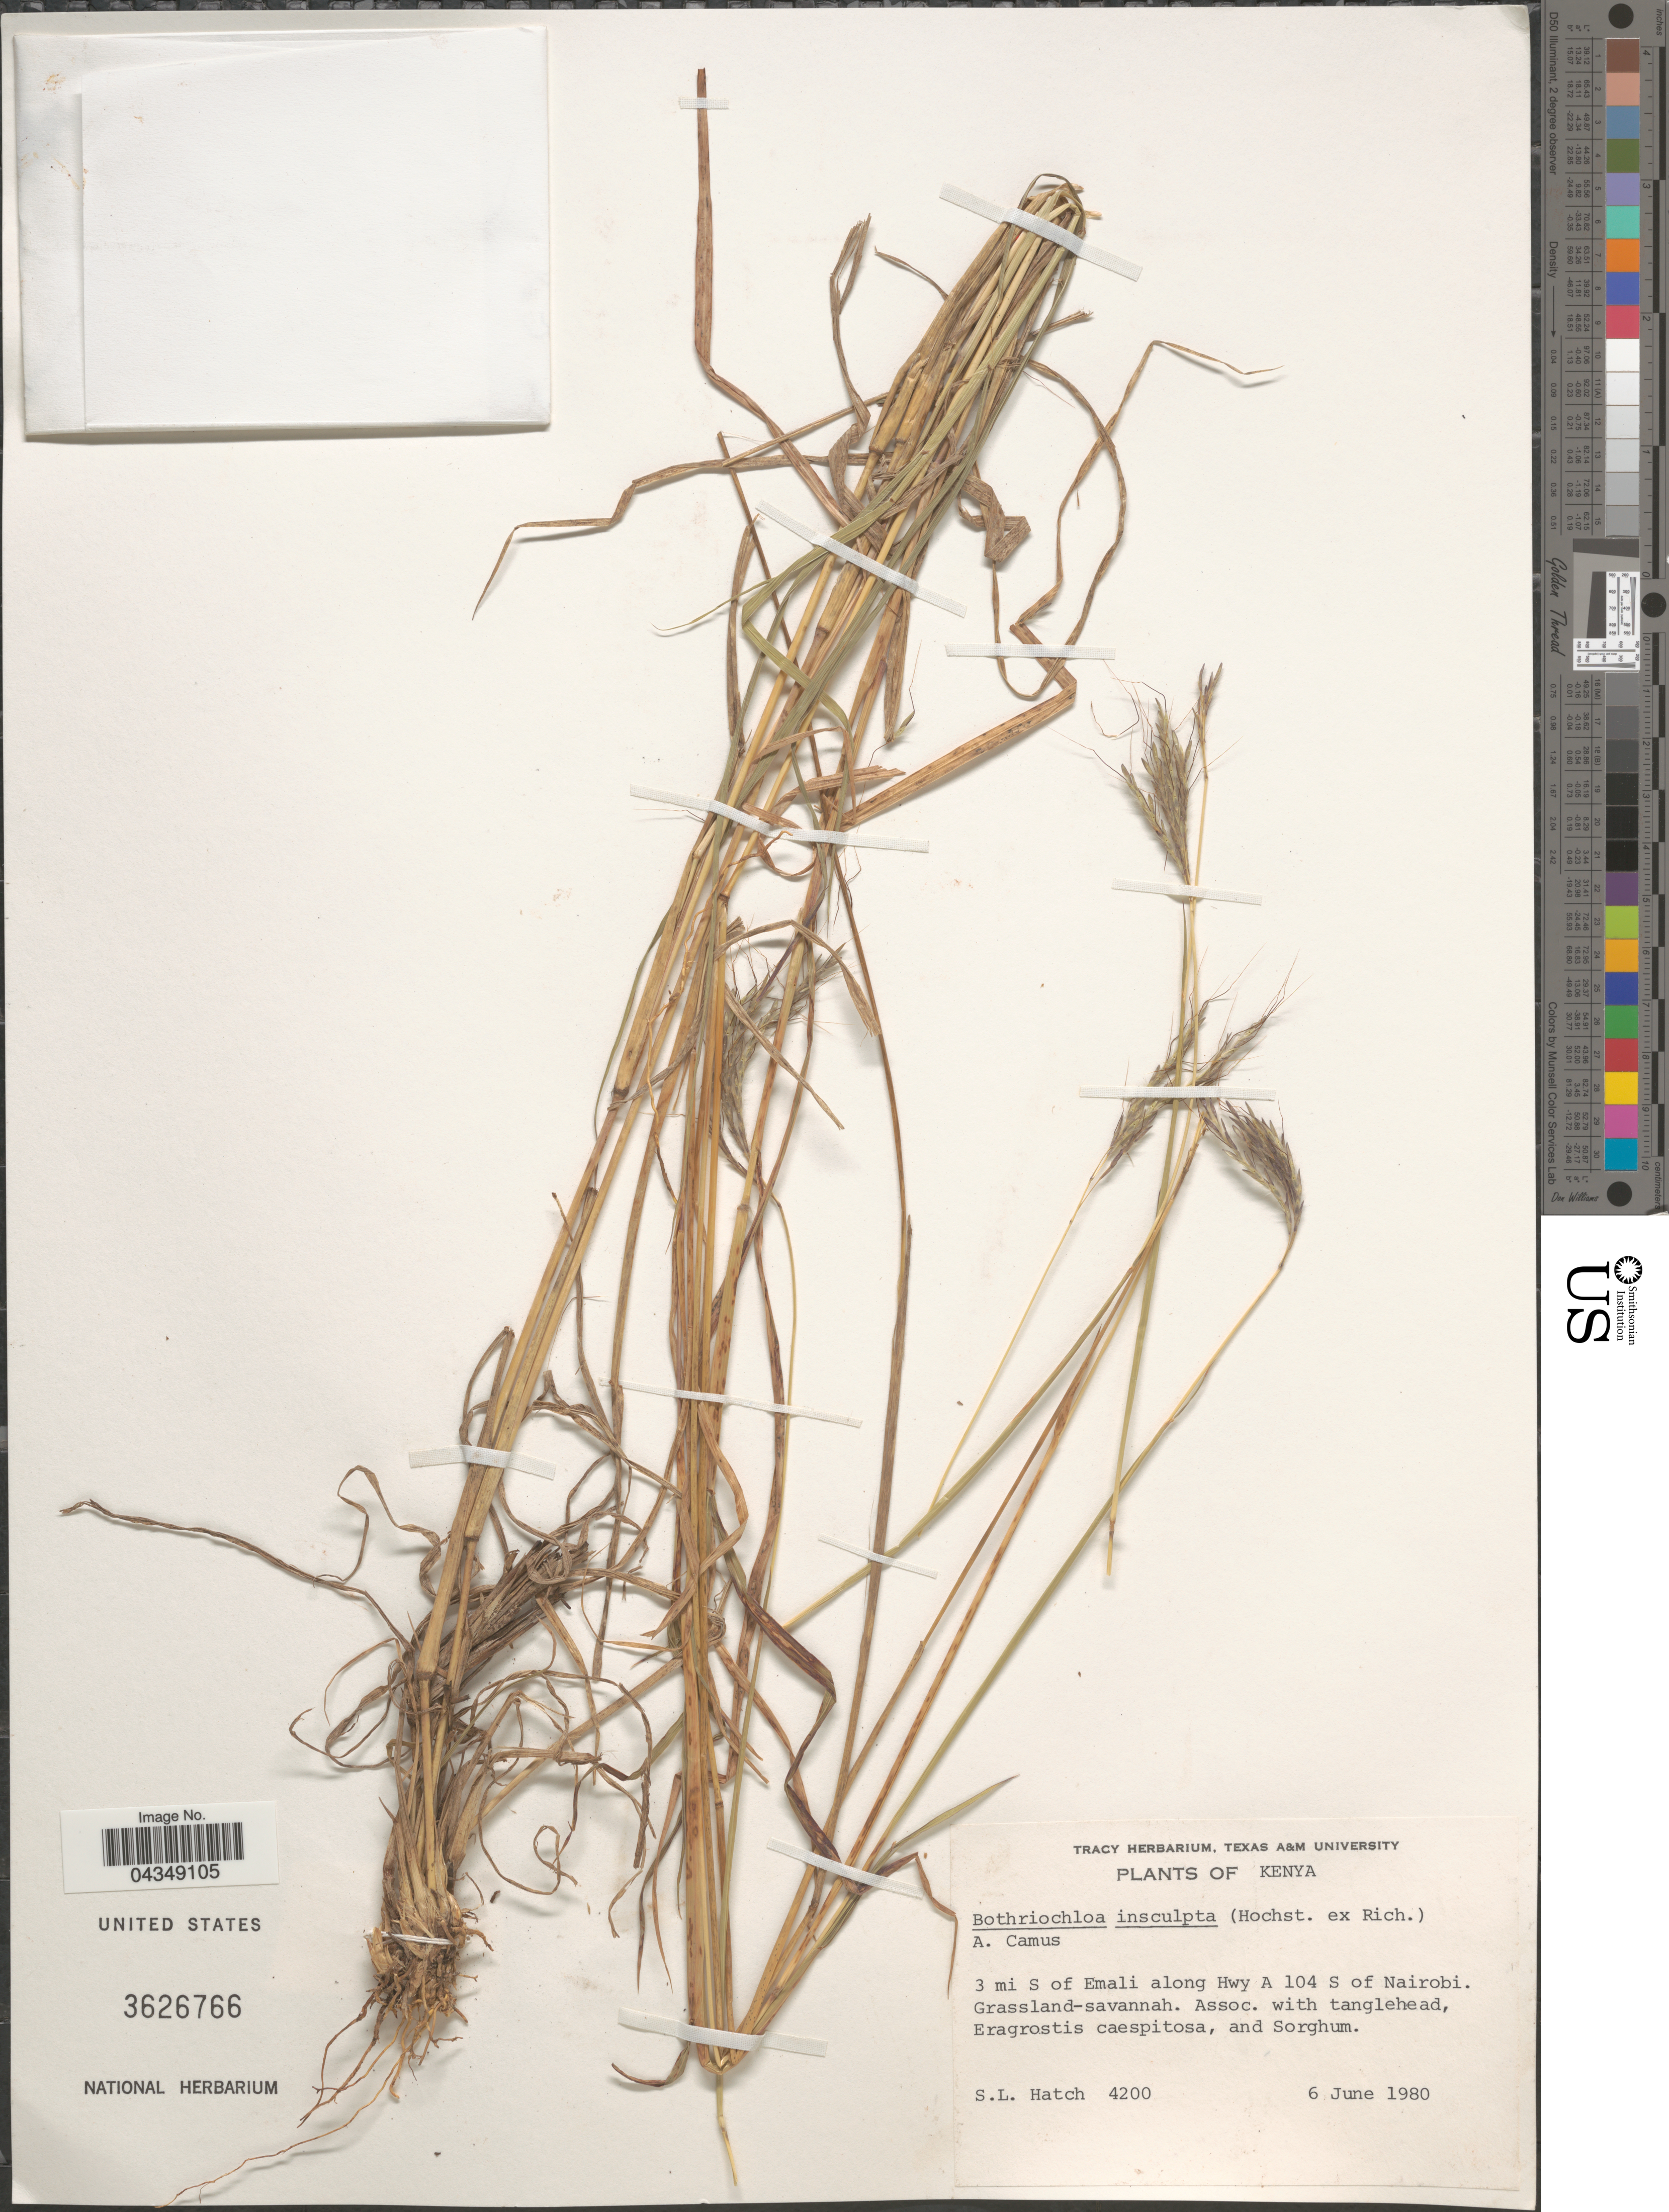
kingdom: Plantae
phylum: Tracheophyta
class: Liliopsida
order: Poales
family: Poaceae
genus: Bothriochloa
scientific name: Bothriochloa insculpta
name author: (Hochst. ex A. Rich.) A. Camus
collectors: S. Hatch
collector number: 4200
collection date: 1980-06-06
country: Kenya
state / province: Nairobi Area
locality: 3 mi S of Emali along Hwy A 104 S of Nairobi.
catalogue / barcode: US 3626766